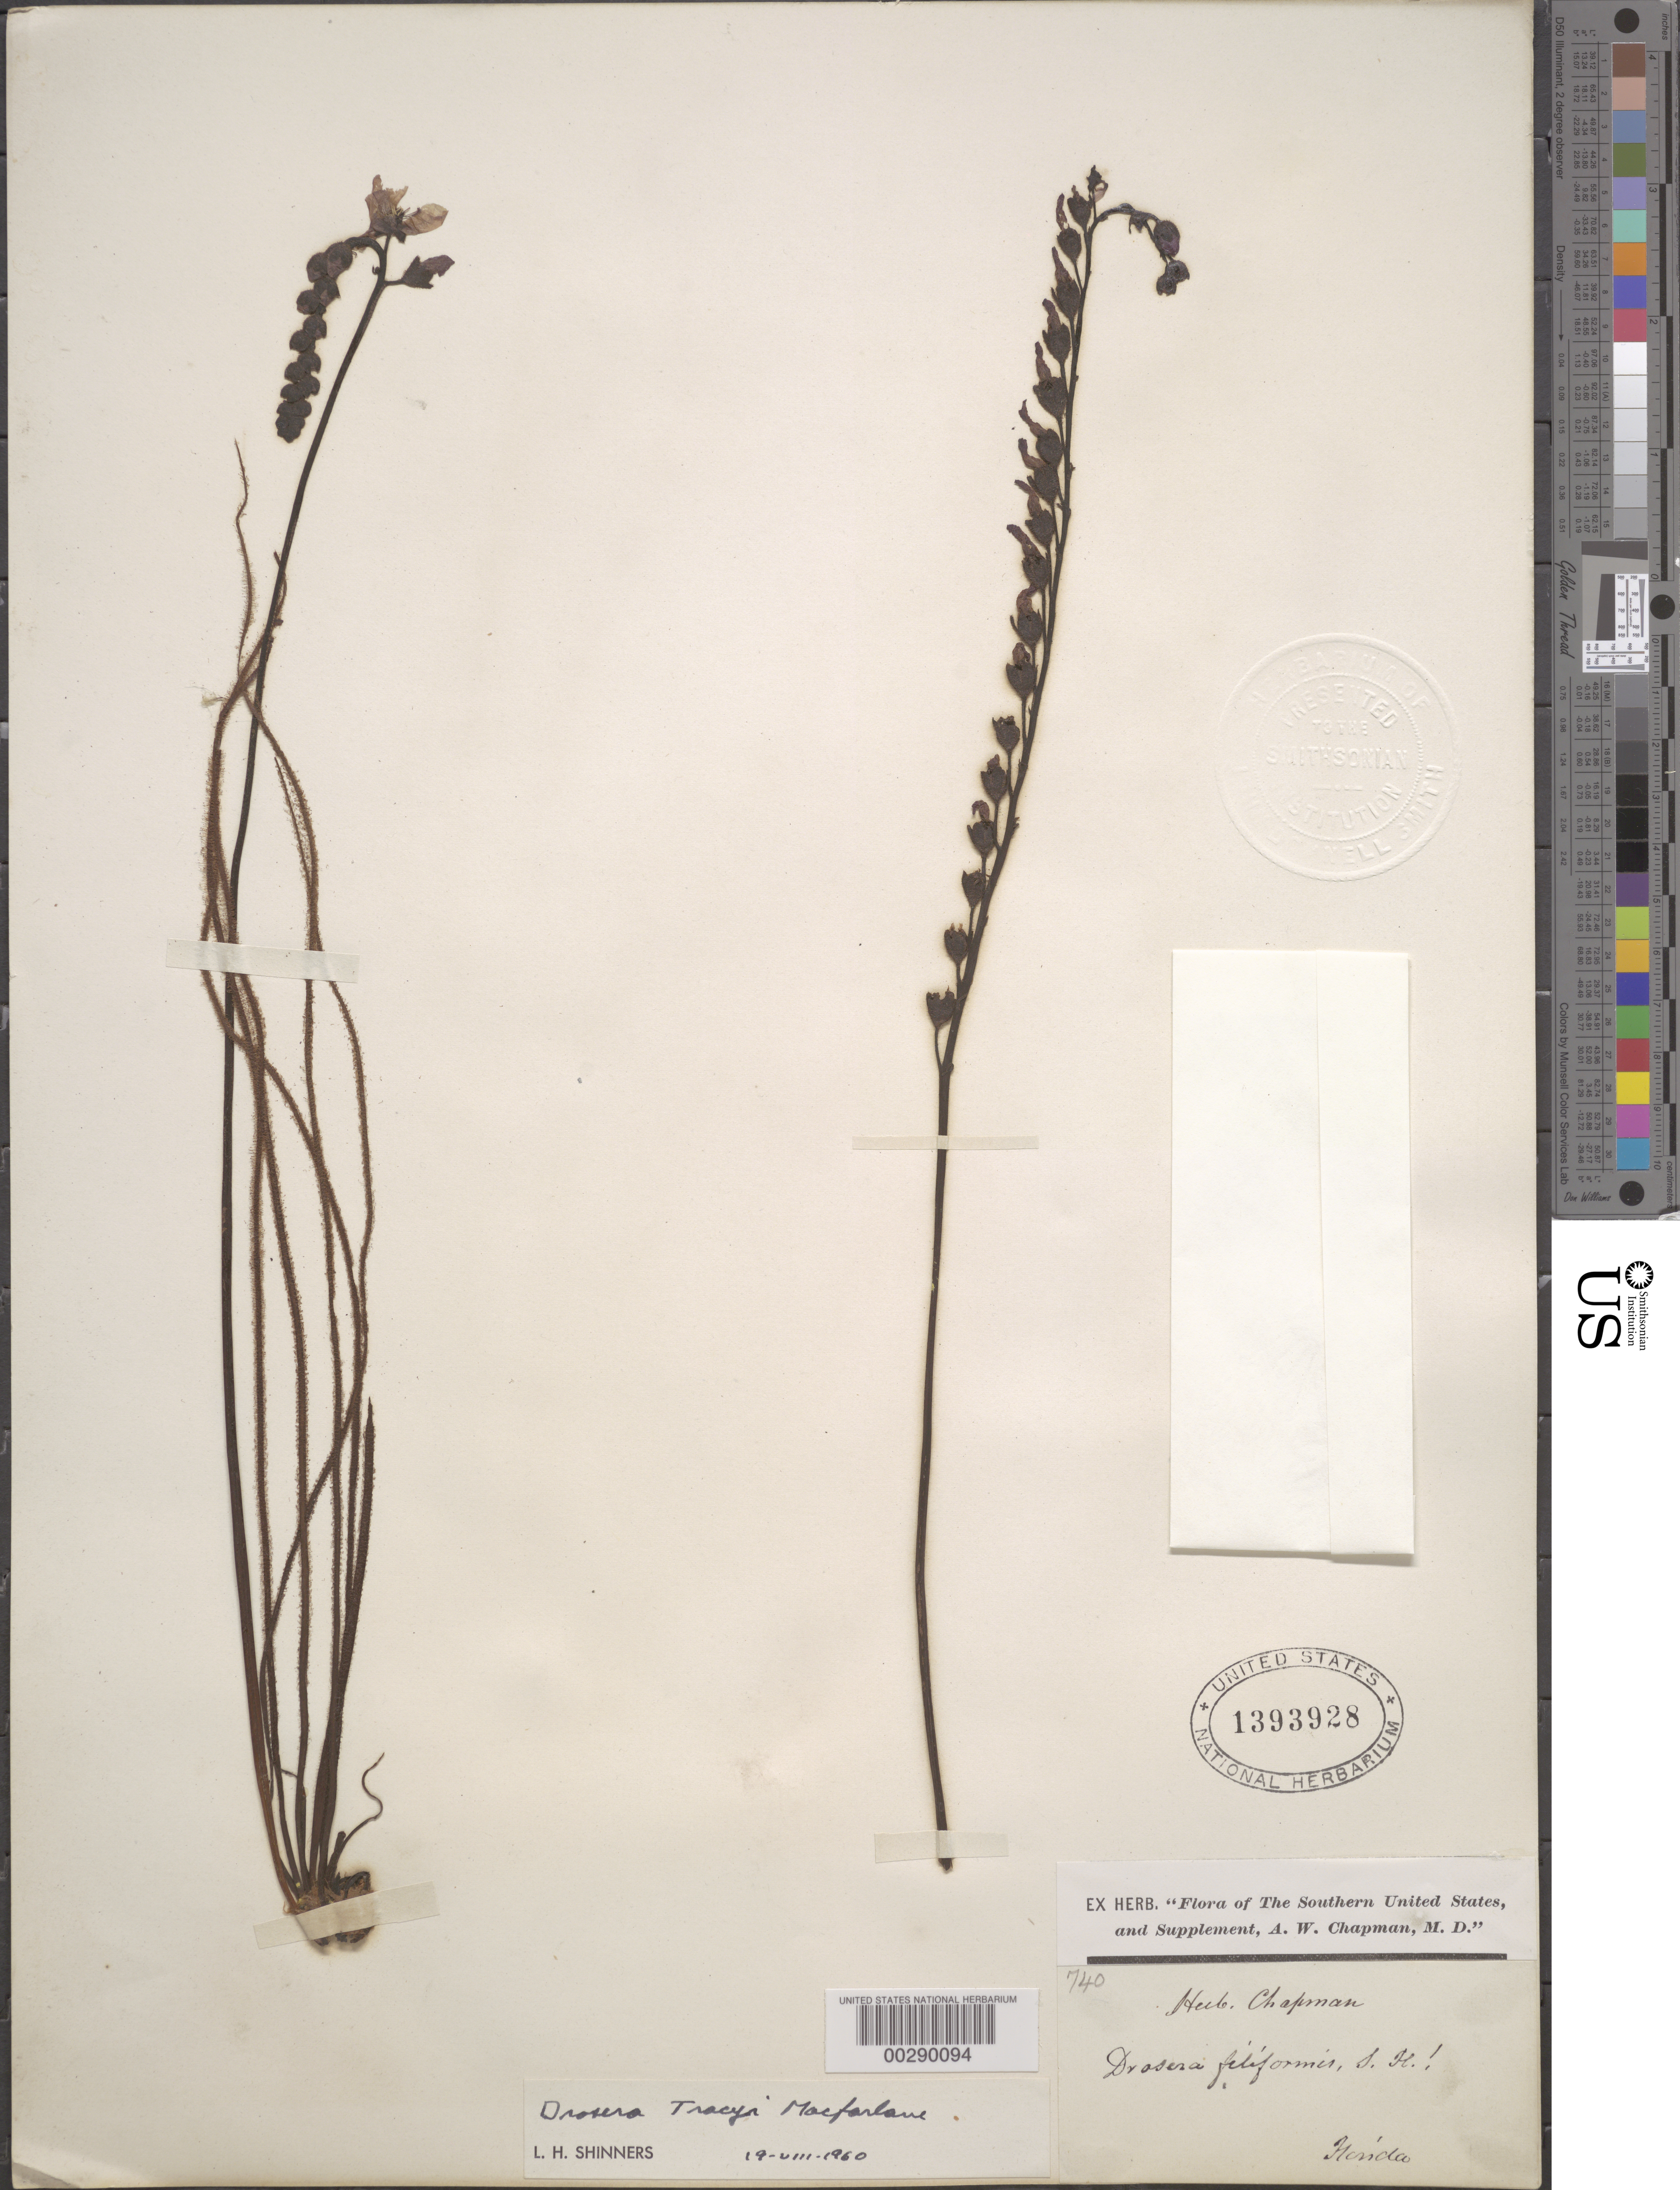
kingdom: Plantae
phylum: Tracheophyta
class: Magnoliopsida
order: Caryophyllales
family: Droseraceae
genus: Drosera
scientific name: Drosera tracyi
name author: Macfarl.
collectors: A. W. Chapman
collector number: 740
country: United States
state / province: Florida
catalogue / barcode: US 1393928